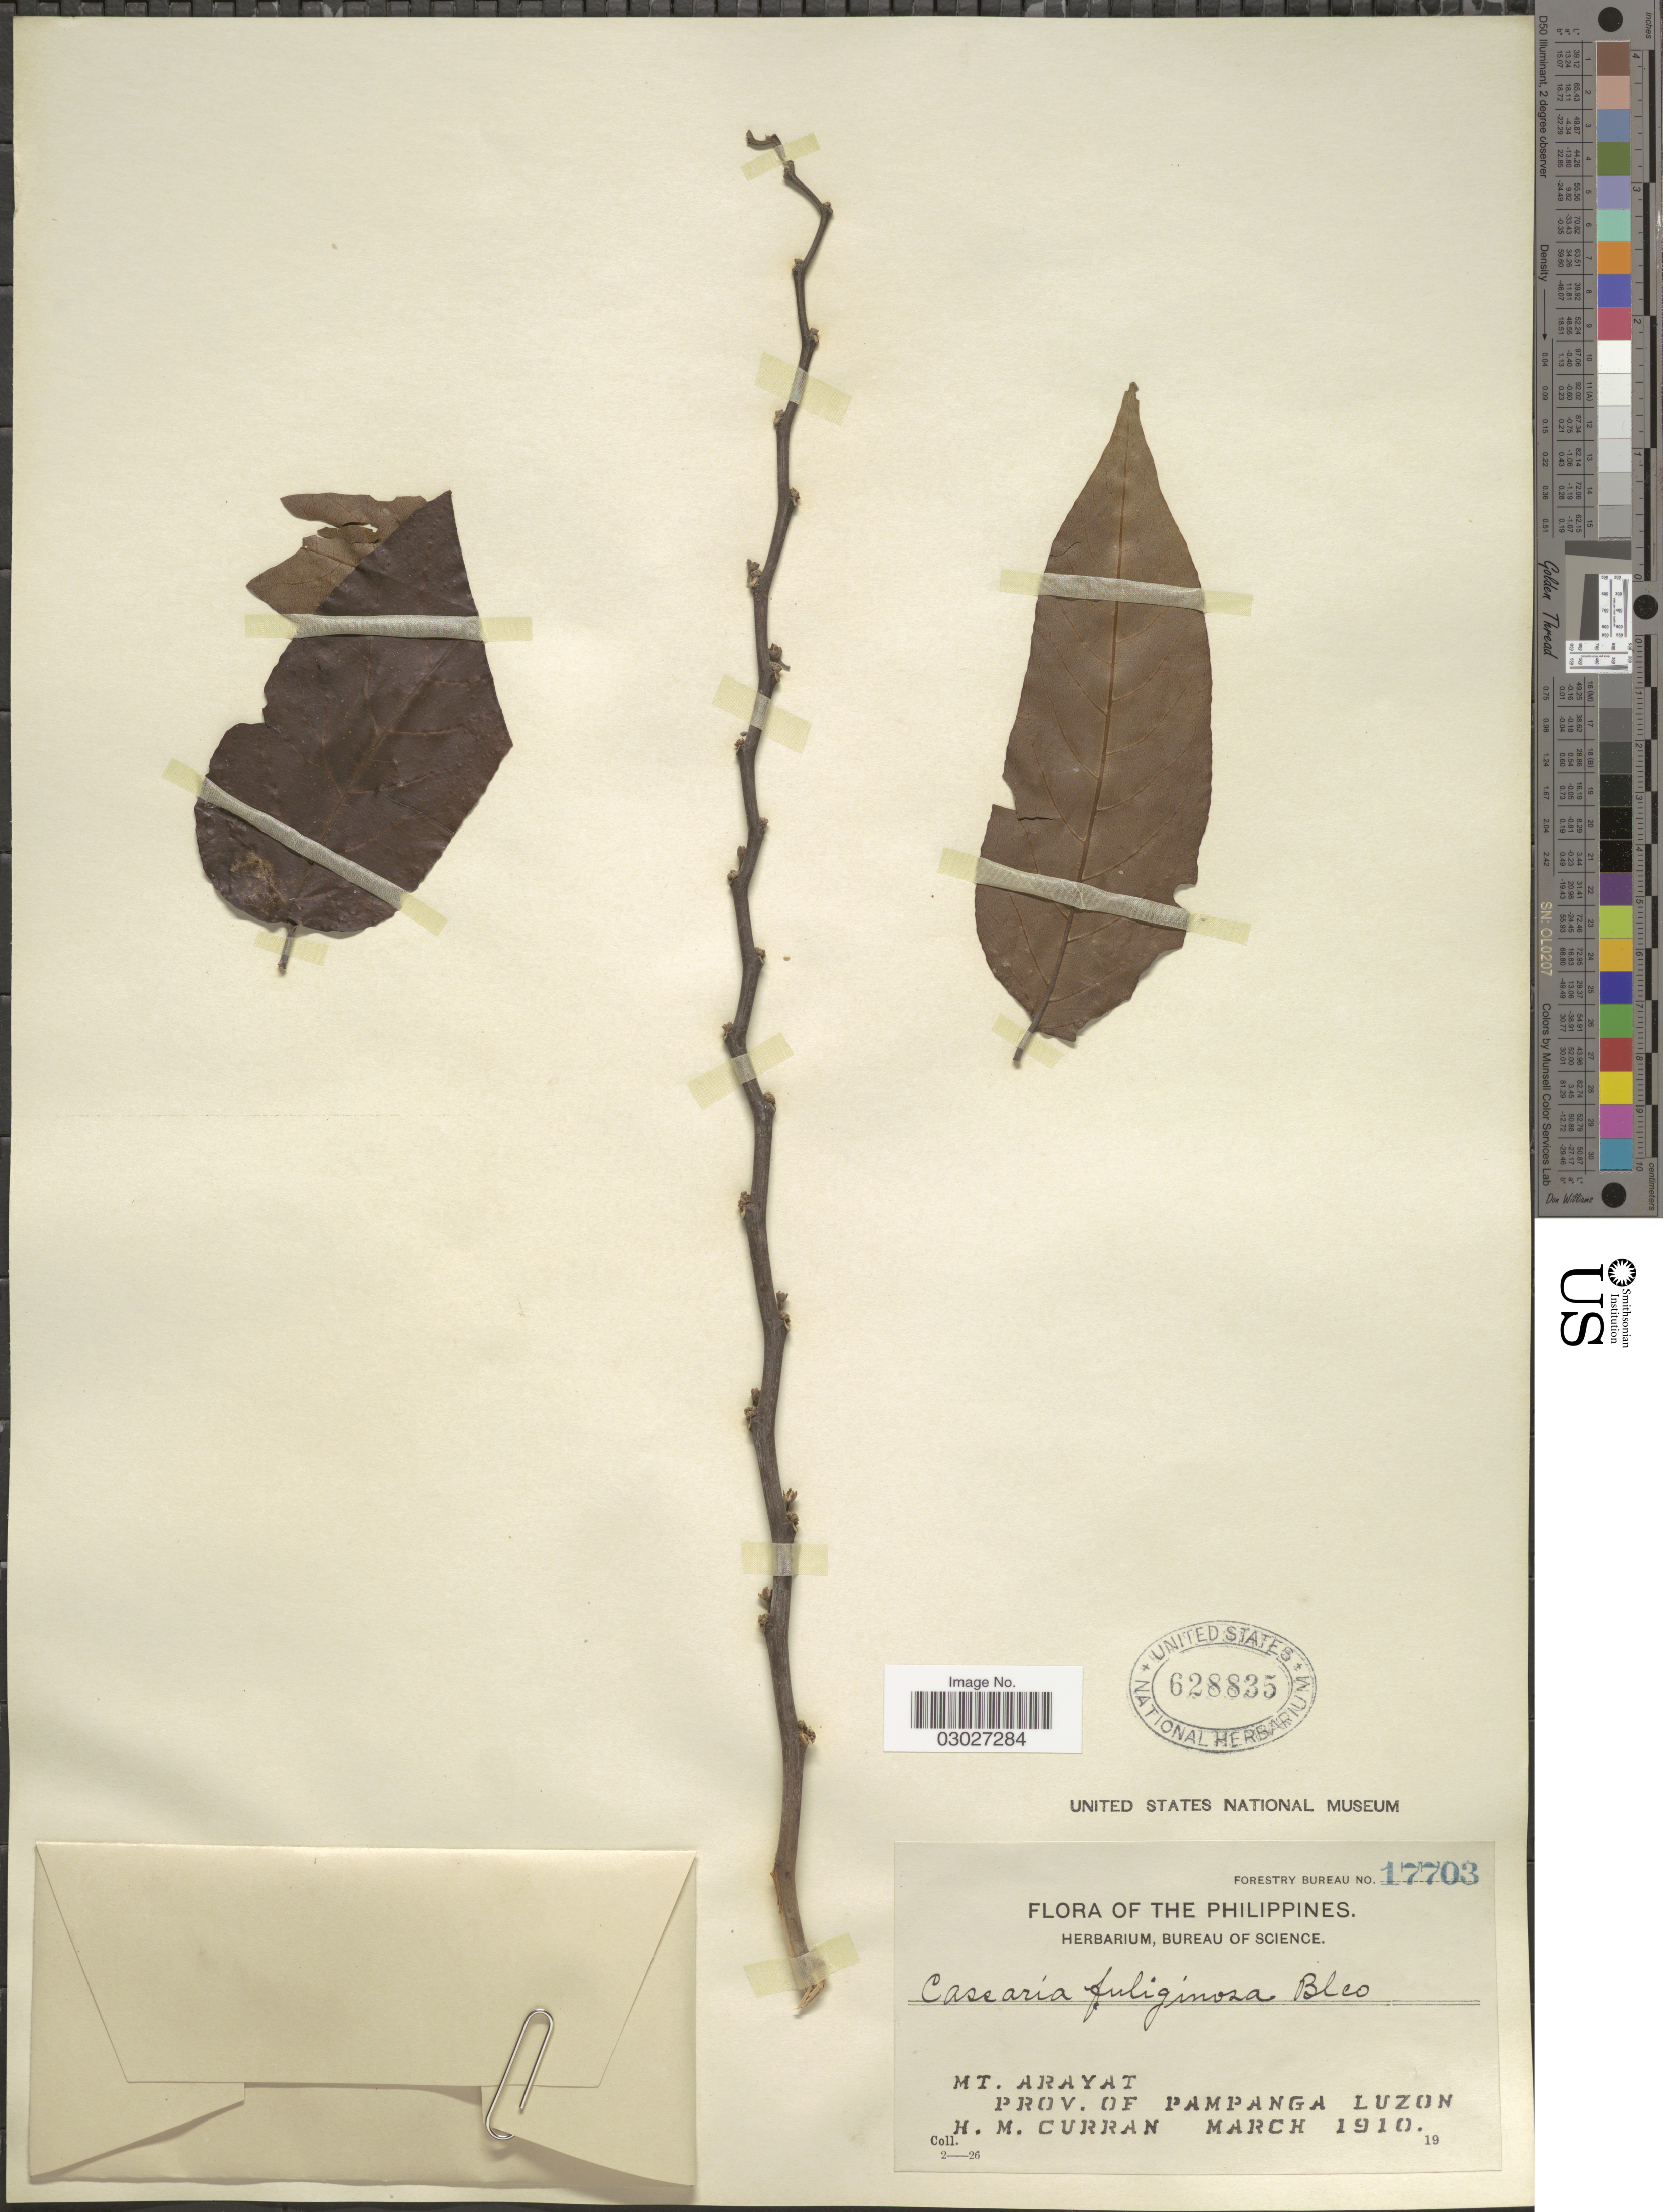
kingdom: Plantae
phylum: Tracheophyta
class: Magnoliopsida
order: Malpighiales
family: Salicaceae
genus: Casearia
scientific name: Casearia fuliginosa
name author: (Blanco) Blanco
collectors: H. M. Curran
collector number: Forestry Bureau 17703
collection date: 1910-03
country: Philippines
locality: Mt. Arayat, Prov. of Pampanga Luzon.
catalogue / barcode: US 628835